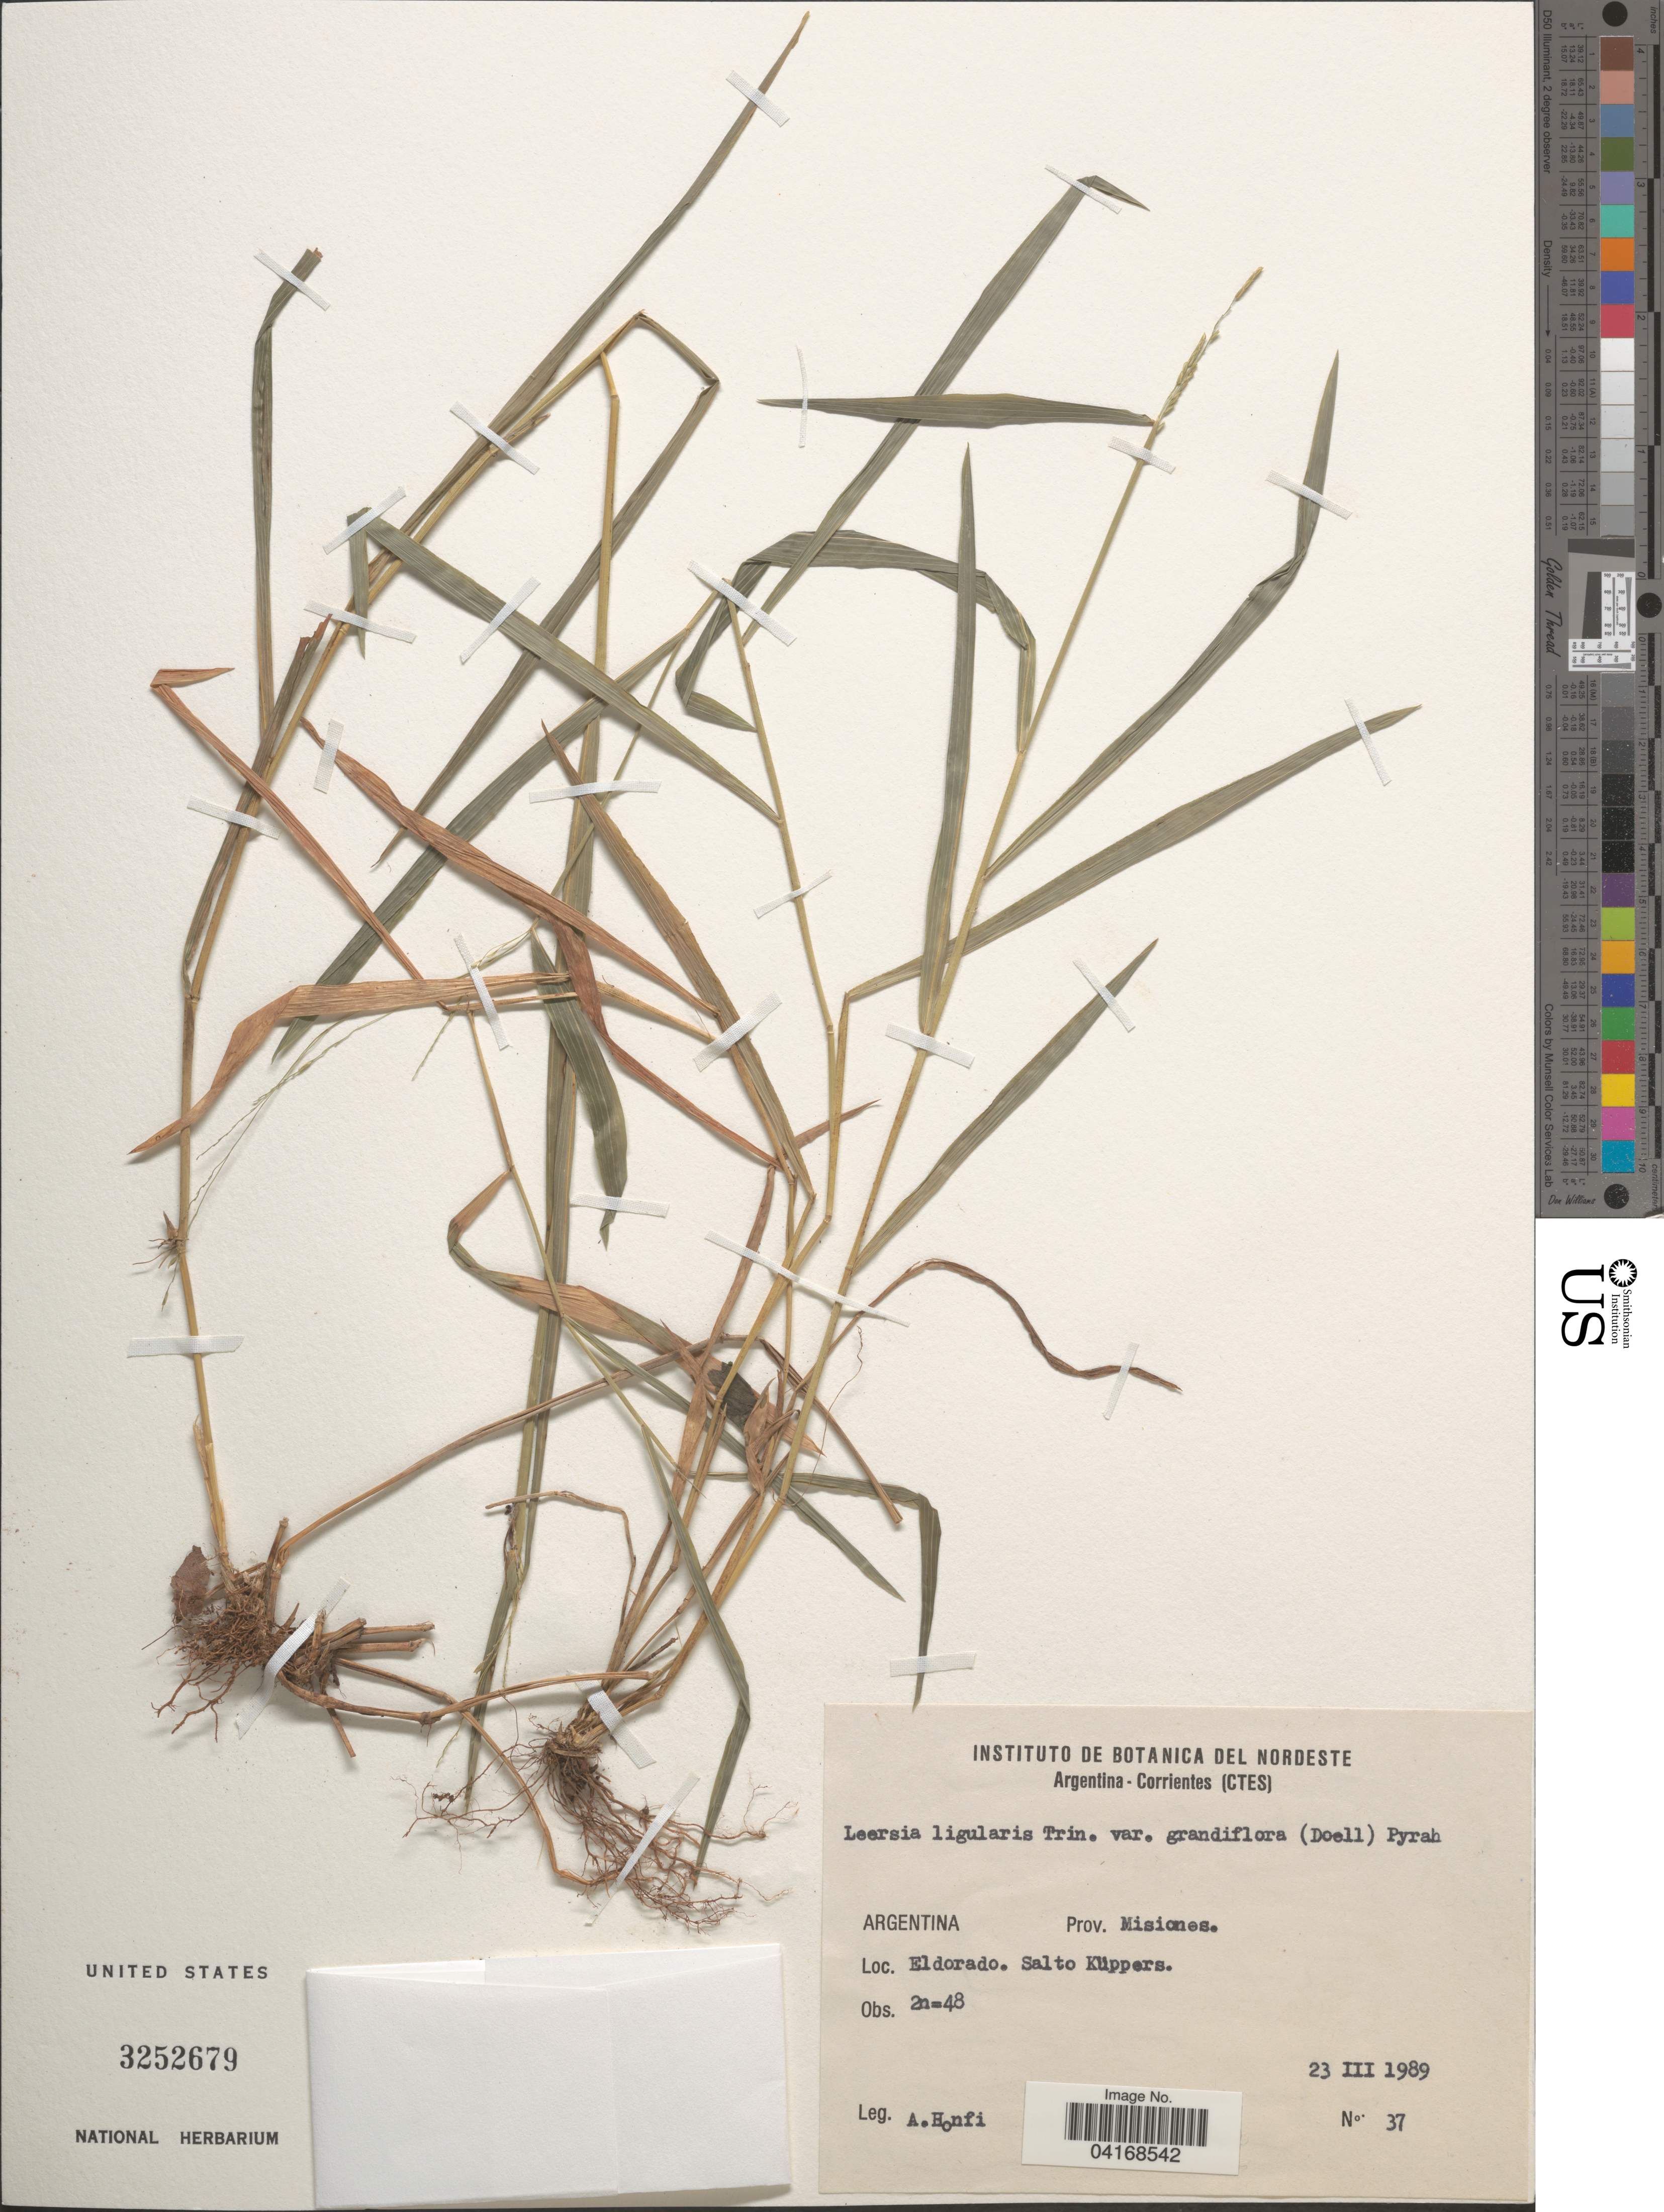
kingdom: Plantae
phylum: Tracheophyta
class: Liliopsida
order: Poales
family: Poaceae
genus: Leersia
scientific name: Leersia ligularis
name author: Trin.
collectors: A. Honfi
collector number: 37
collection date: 1989-03-23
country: Argentina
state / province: Misiones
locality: Eldorado. Salto Küppers.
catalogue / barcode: US 3252679